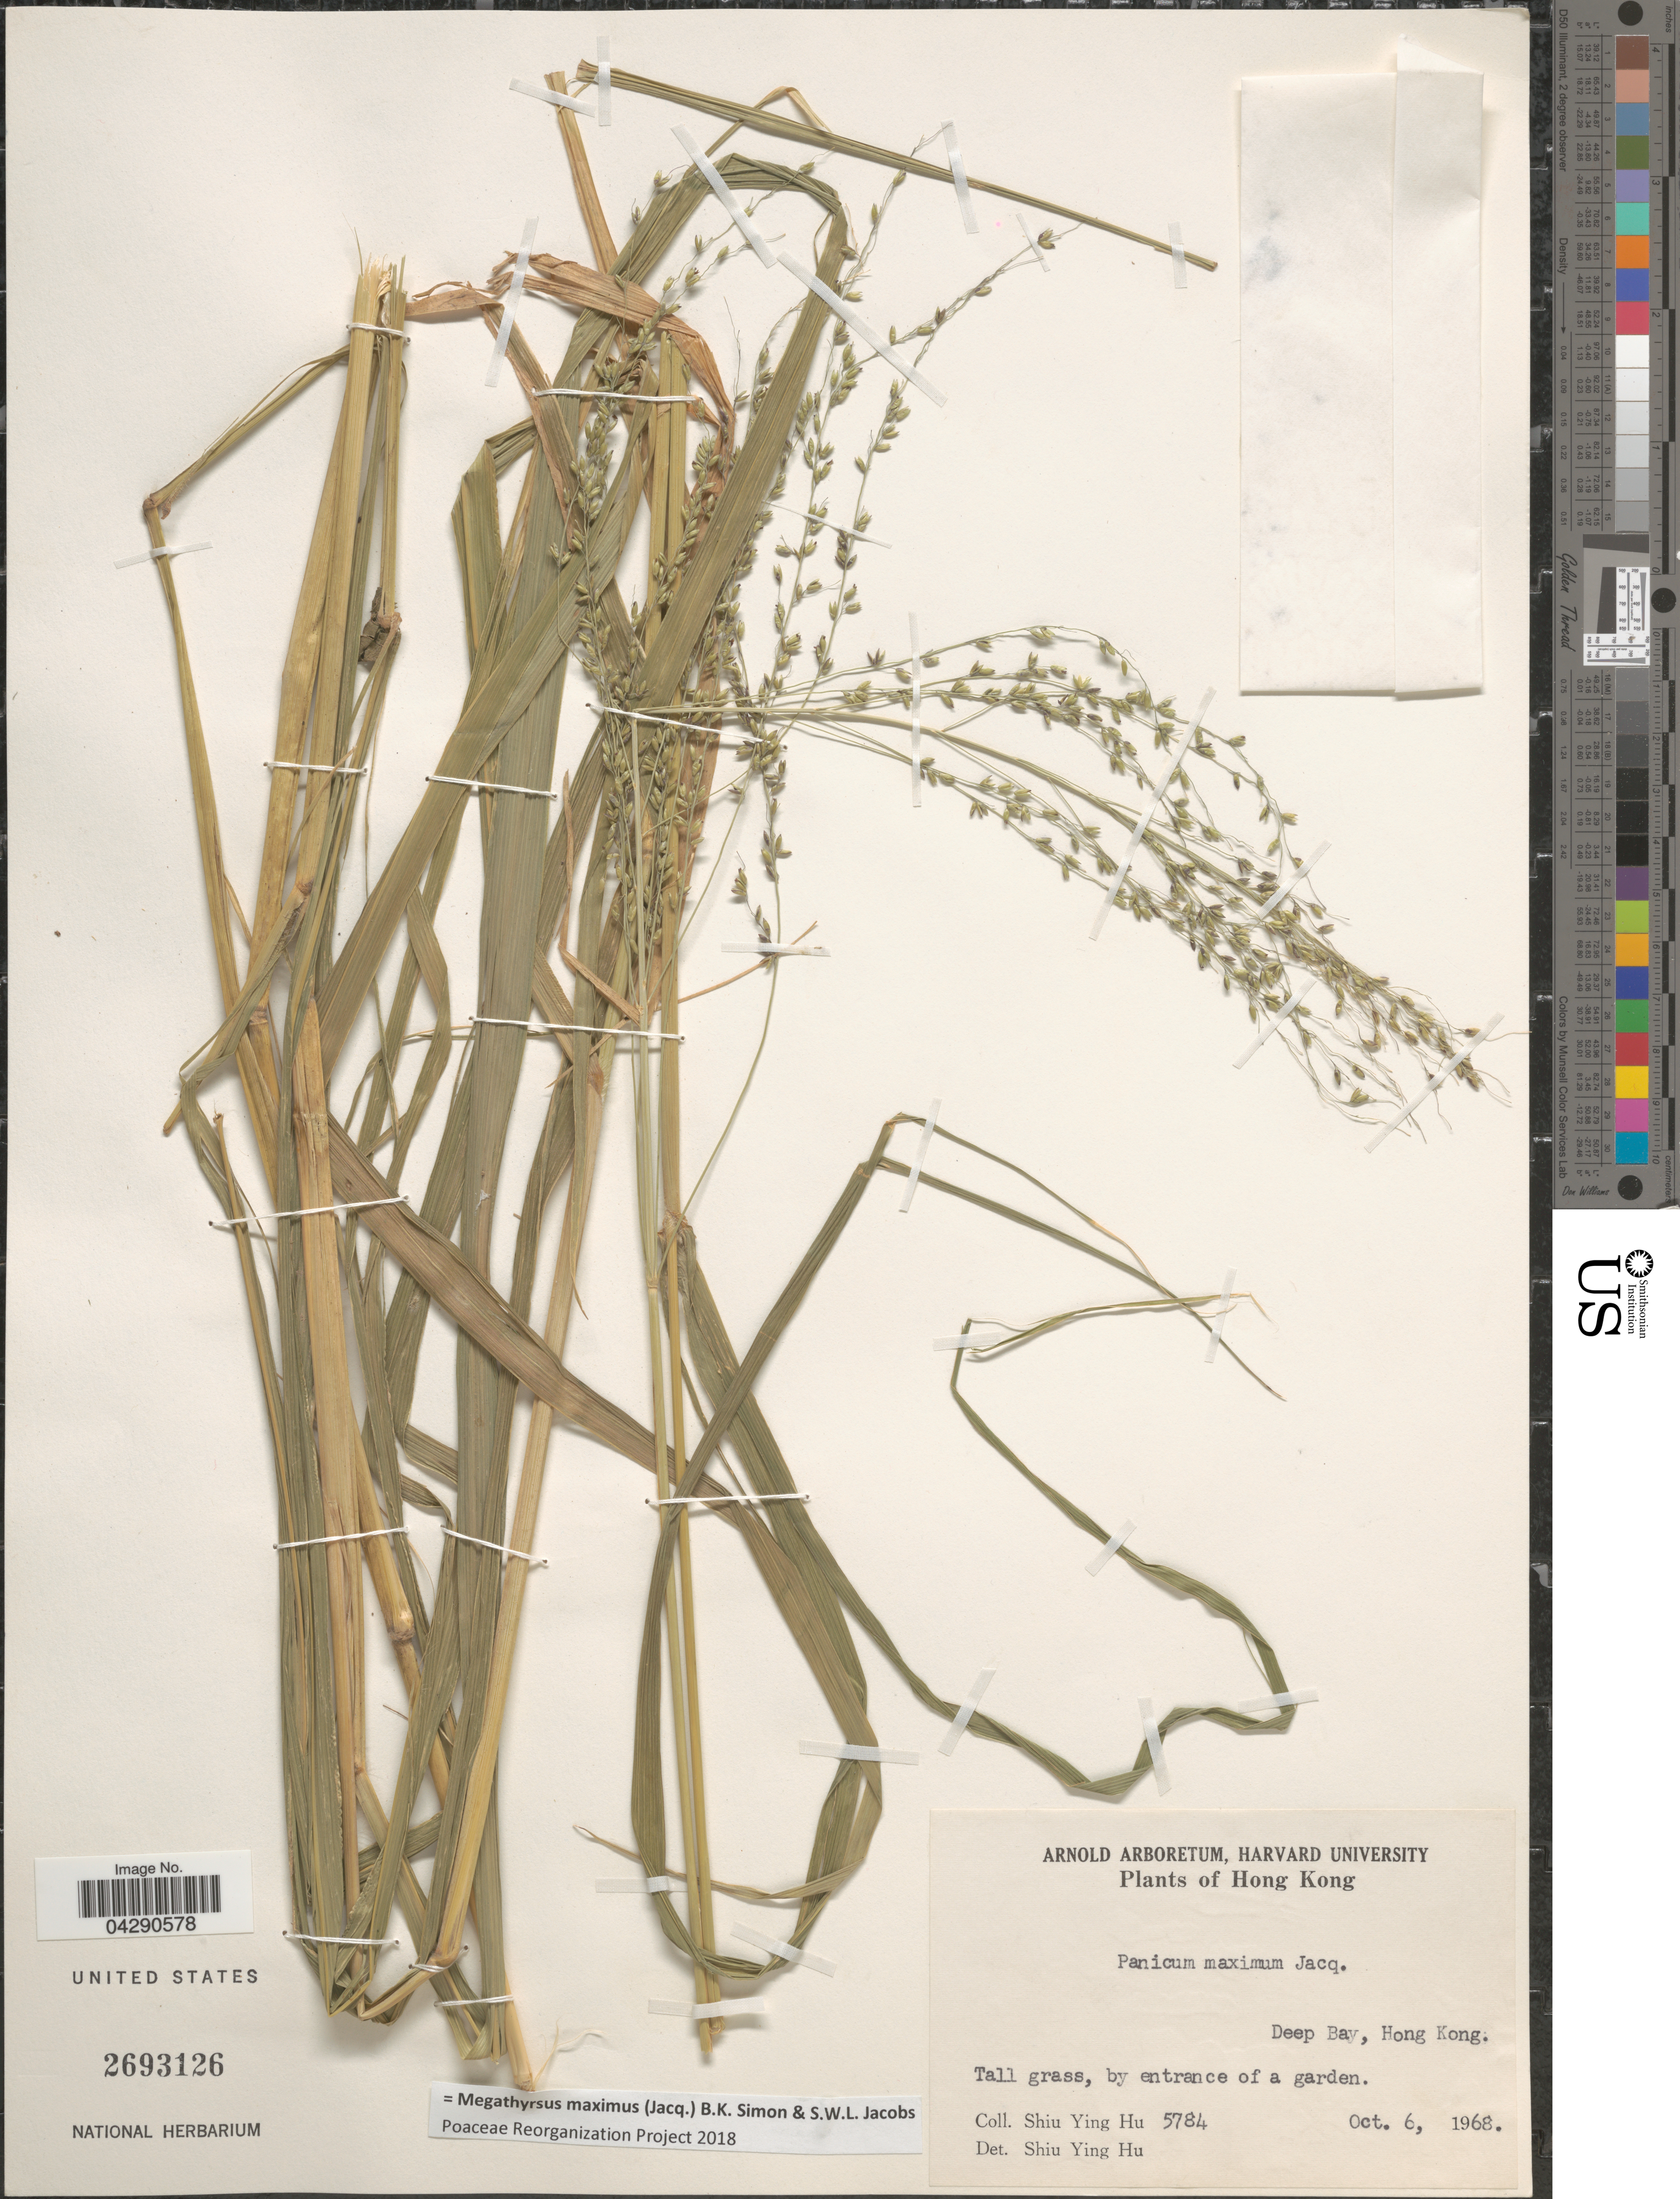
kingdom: Plantae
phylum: Tracheophyta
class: Liliopsida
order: Poales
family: Poaceae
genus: Megathyrsus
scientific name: Megathyrsus maximus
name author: (Jacq.) B.K. Simon & S.W.L. Jacobs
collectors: S. Y. Hu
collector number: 5784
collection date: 1968-10-06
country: China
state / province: Hong Kong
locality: Deep Bay.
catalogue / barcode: US 2693126